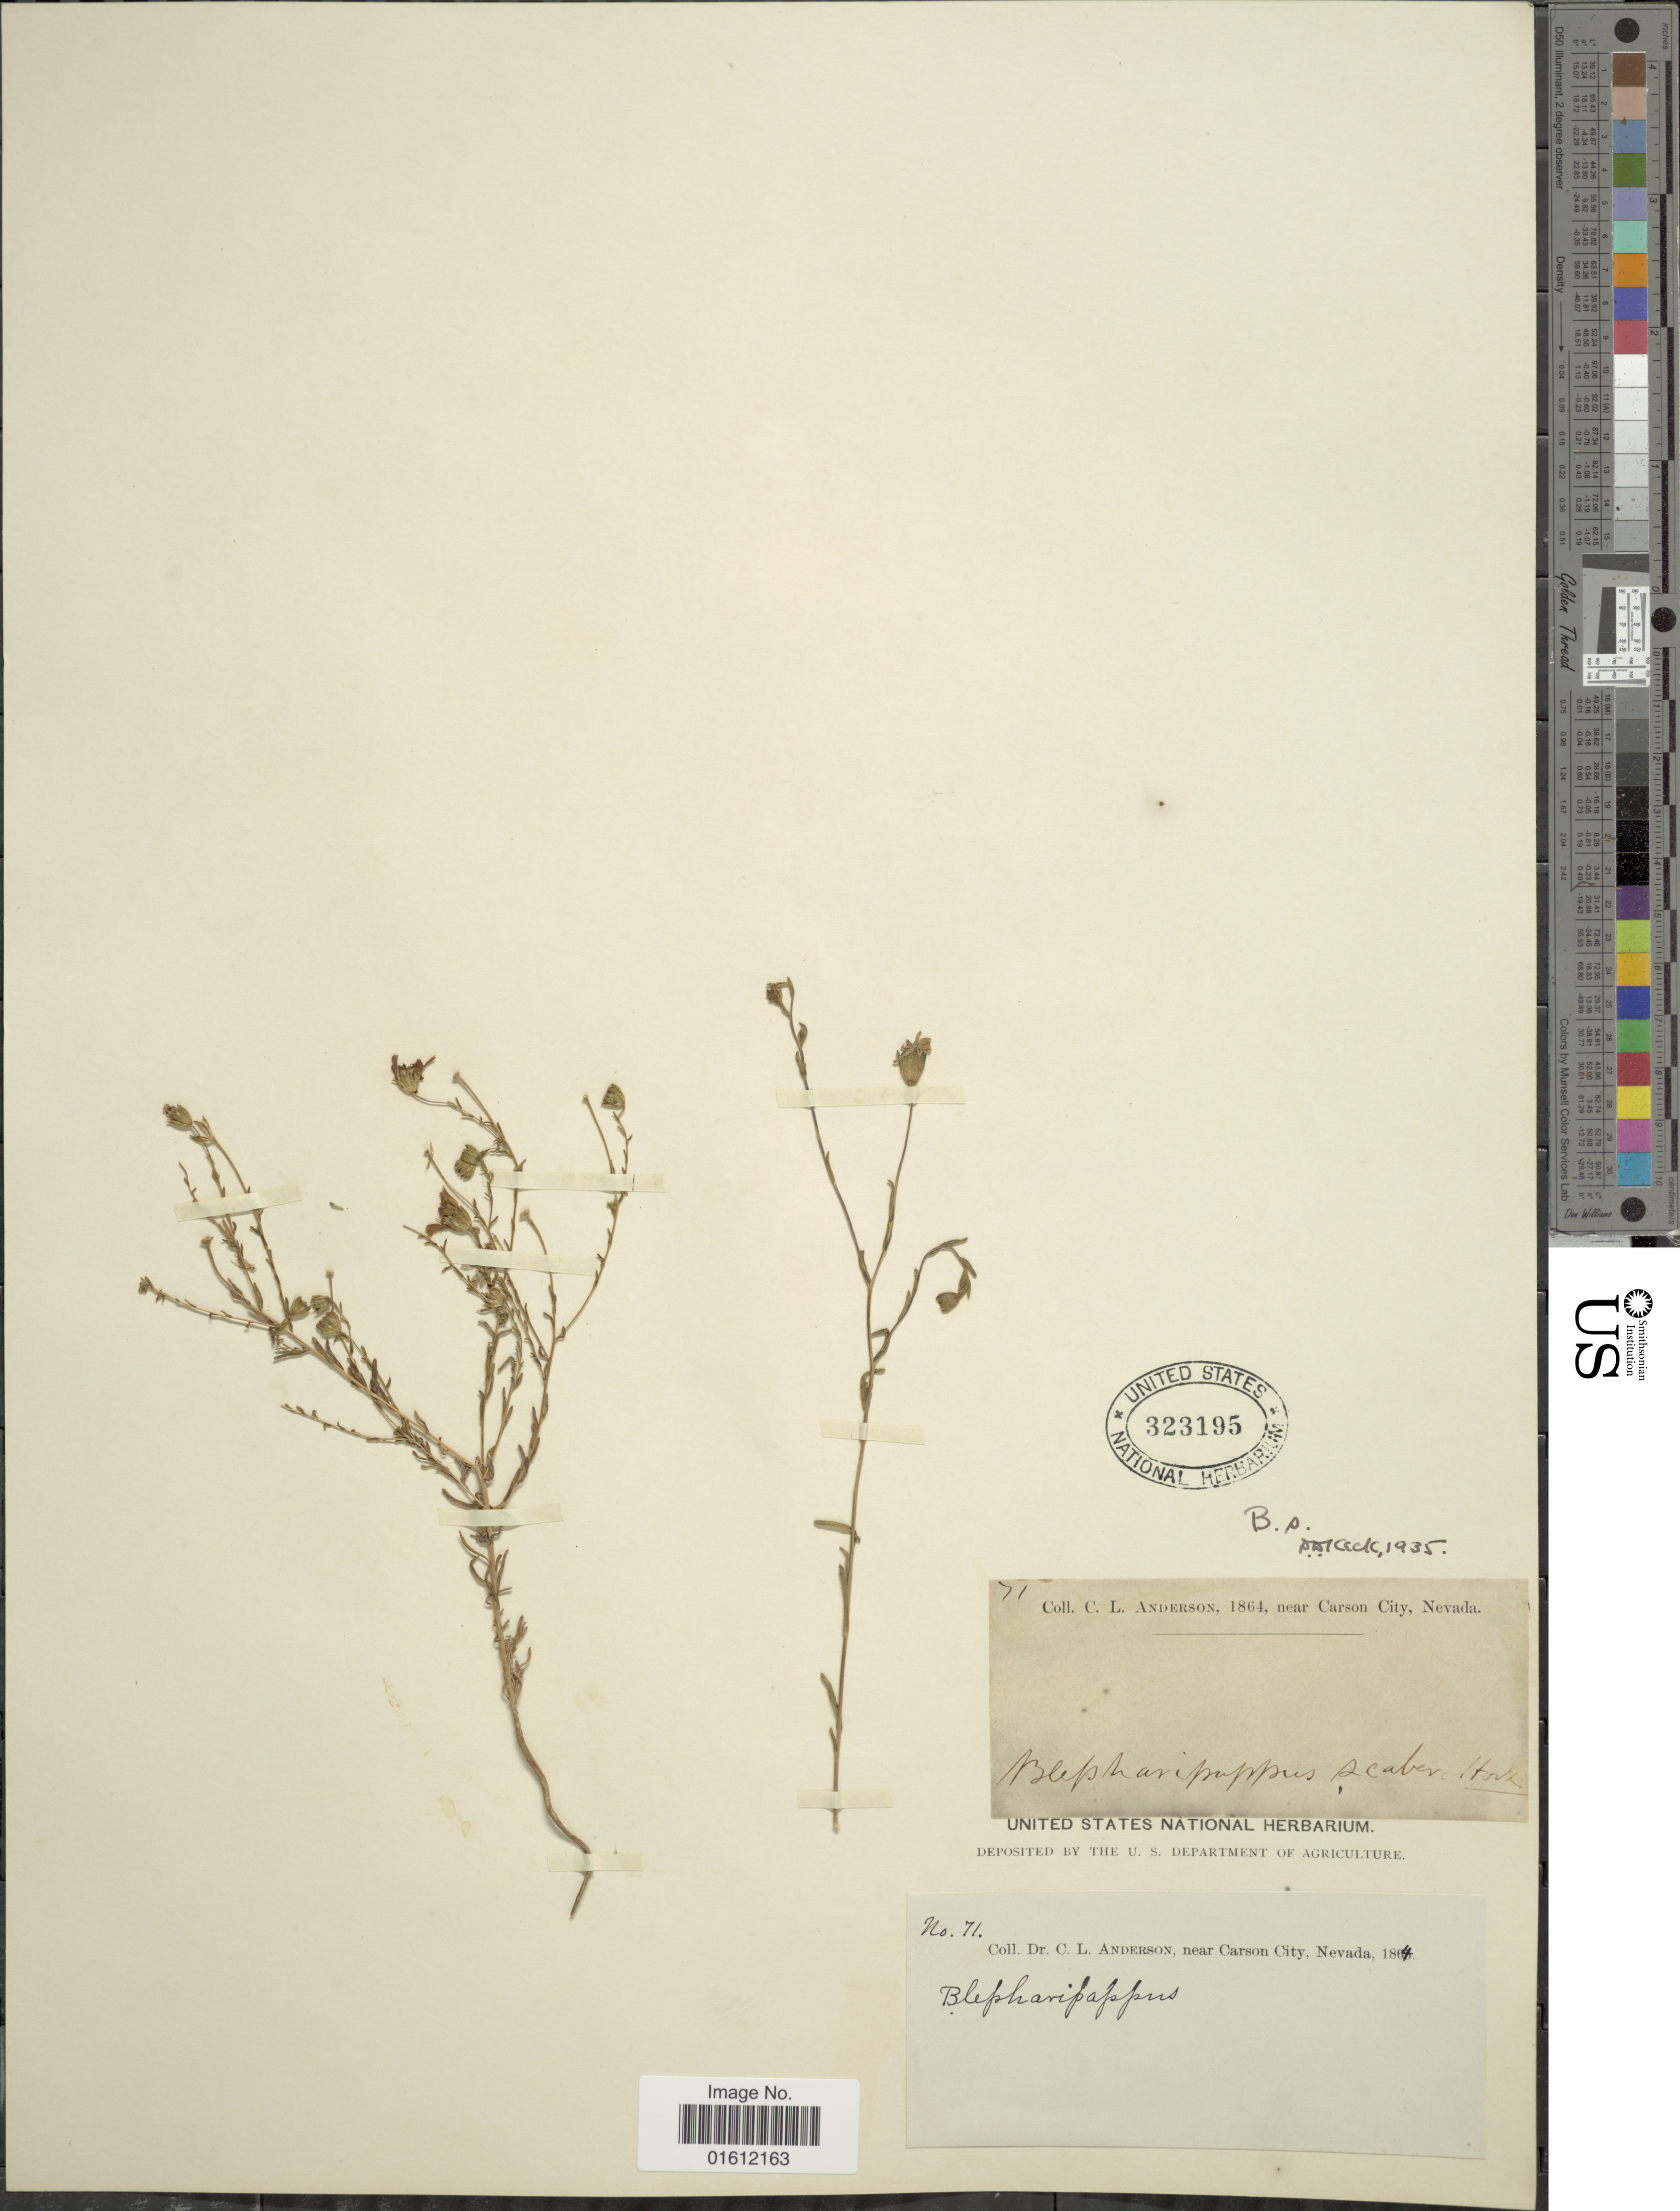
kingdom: Plantae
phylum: Tracheophyta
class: Magnoliopsida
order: Asterales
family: Asteraceae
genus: Blepharipappus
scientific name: Blepharipappus scaber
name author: Hook.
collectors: C. L. Anderson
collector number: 71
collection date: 1864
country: United States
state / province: Nevada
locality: Near Carson City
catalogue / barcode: US 323195